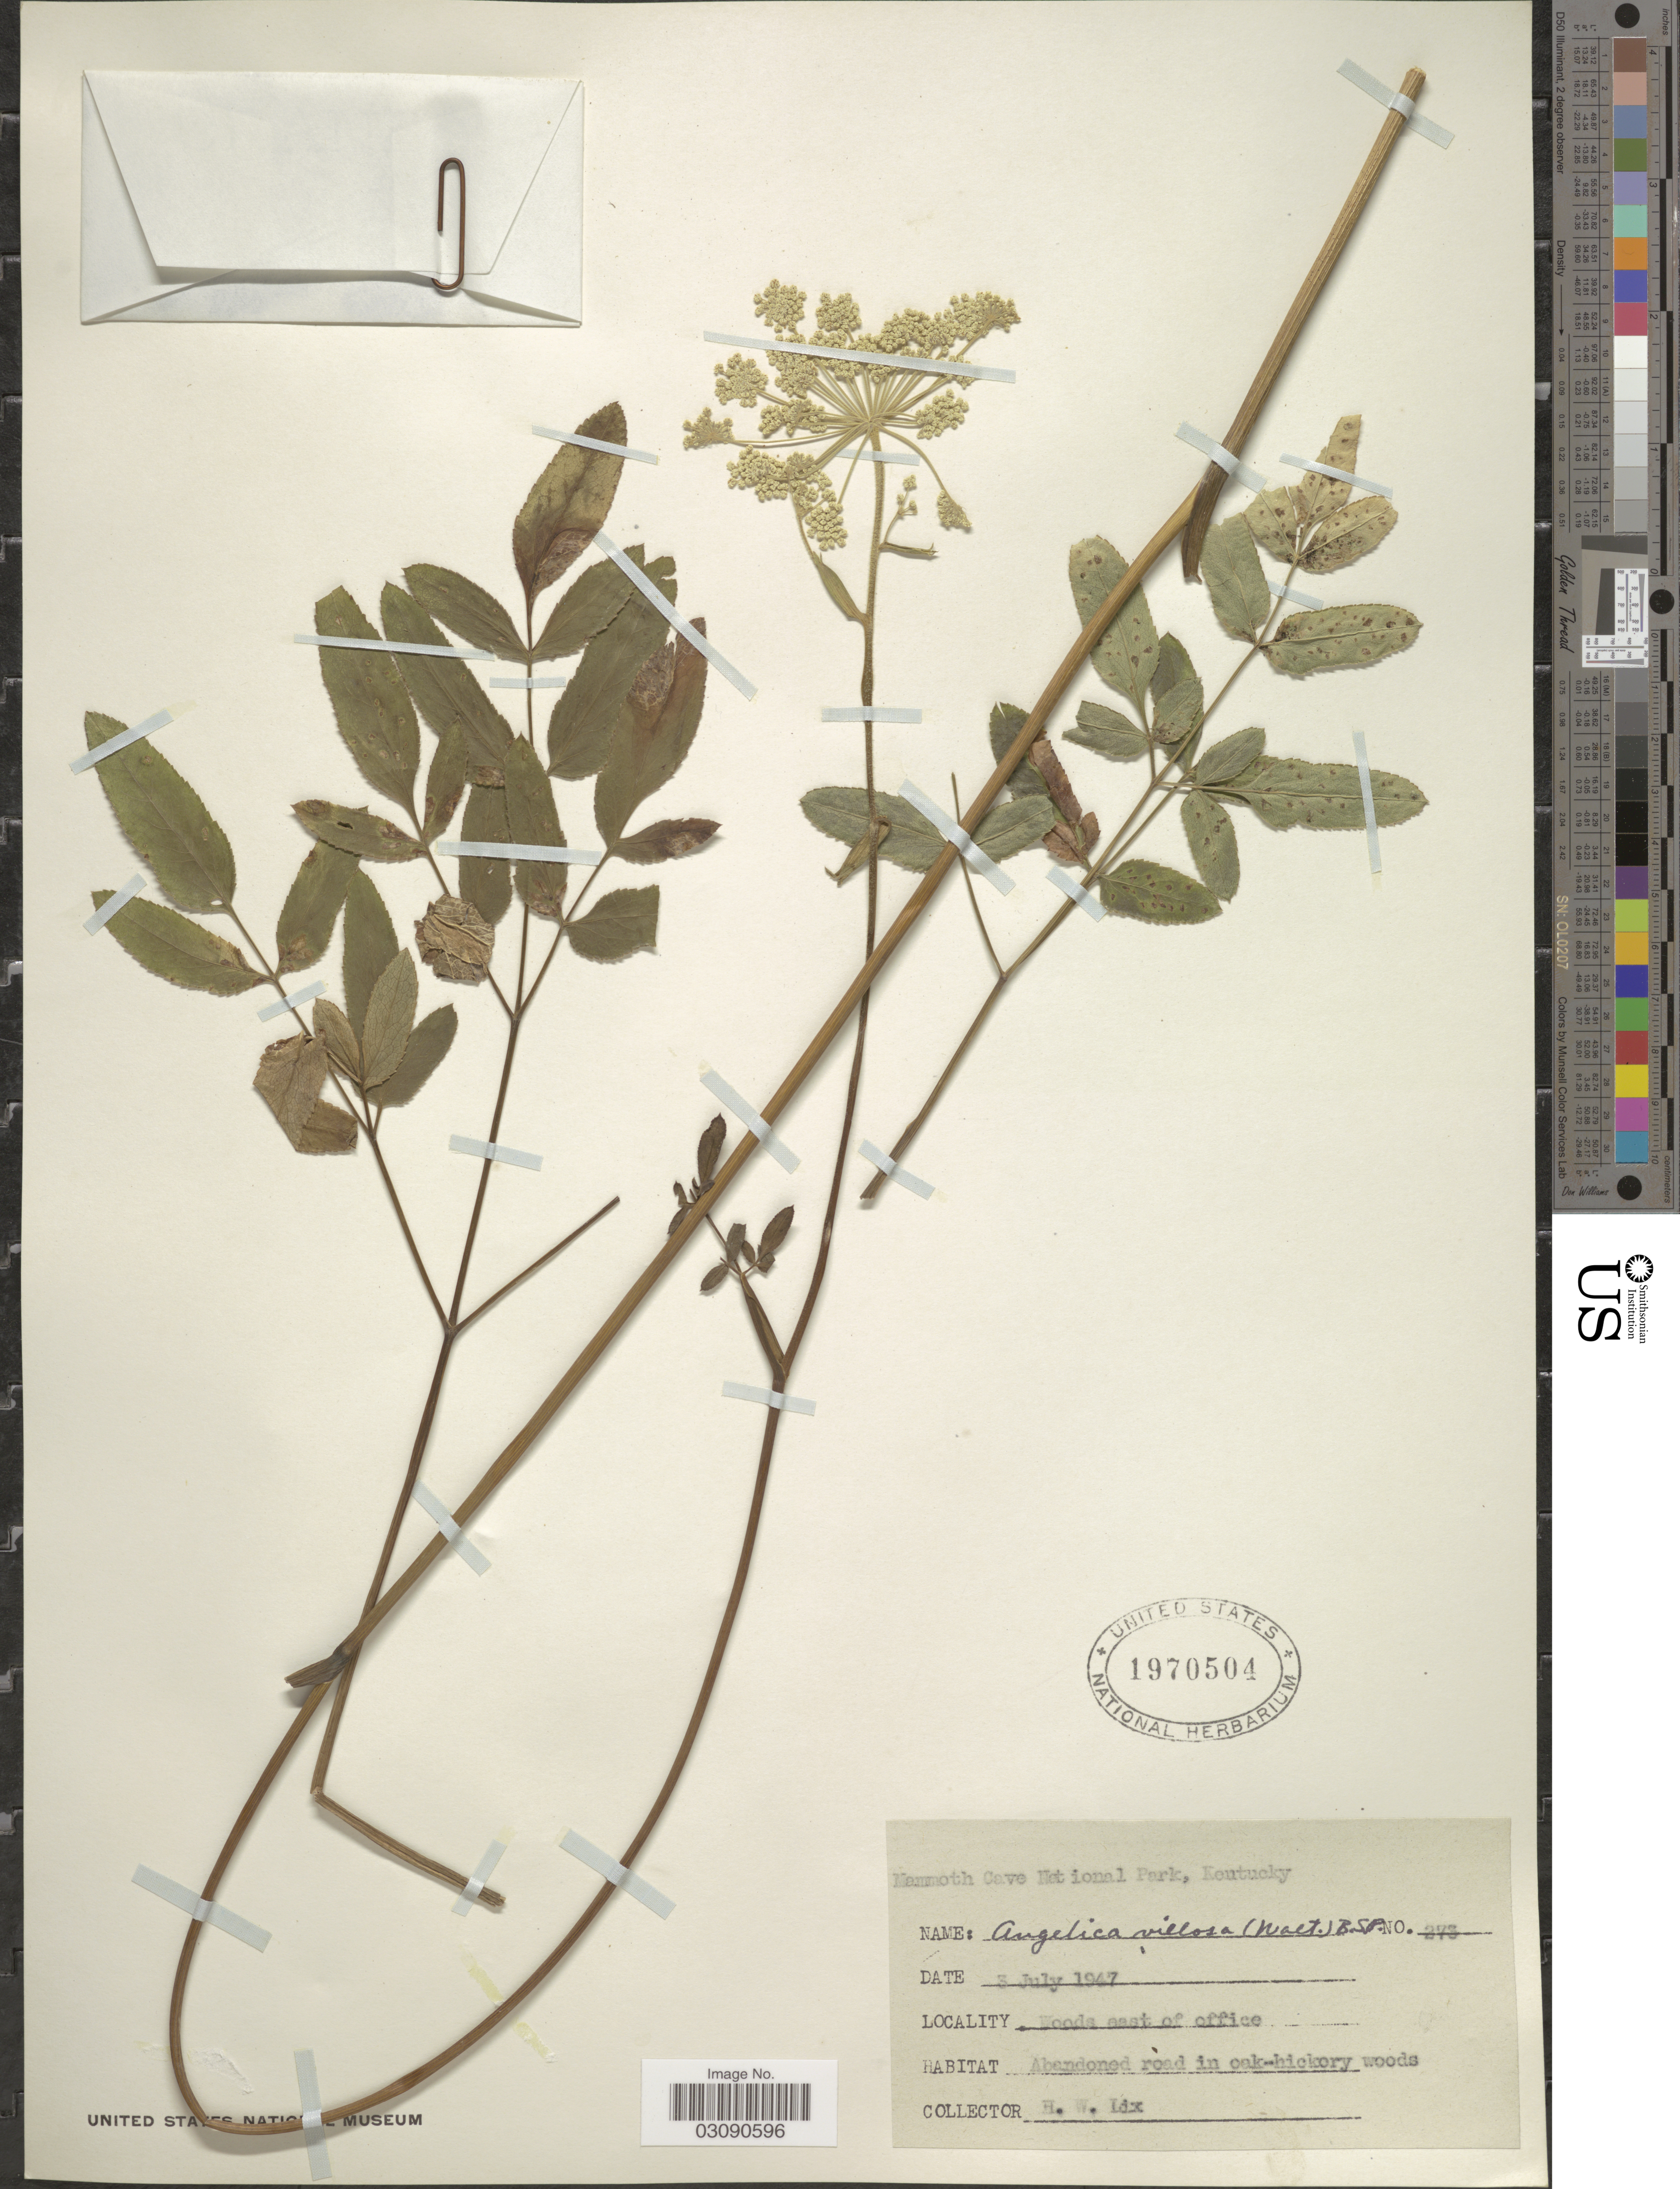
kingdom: Plantae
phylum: Tracheophyta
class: Magnoliopsida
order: Apiales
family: Apiaceae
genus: Angelica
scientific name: Angelica venenosa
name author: (Greenway) Fernald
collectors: H. W. Lix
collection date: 1947-07-03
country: United States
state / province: Kentucky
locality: Mammoth Cave National Park. Woods east of office.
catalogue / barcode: US 1970504